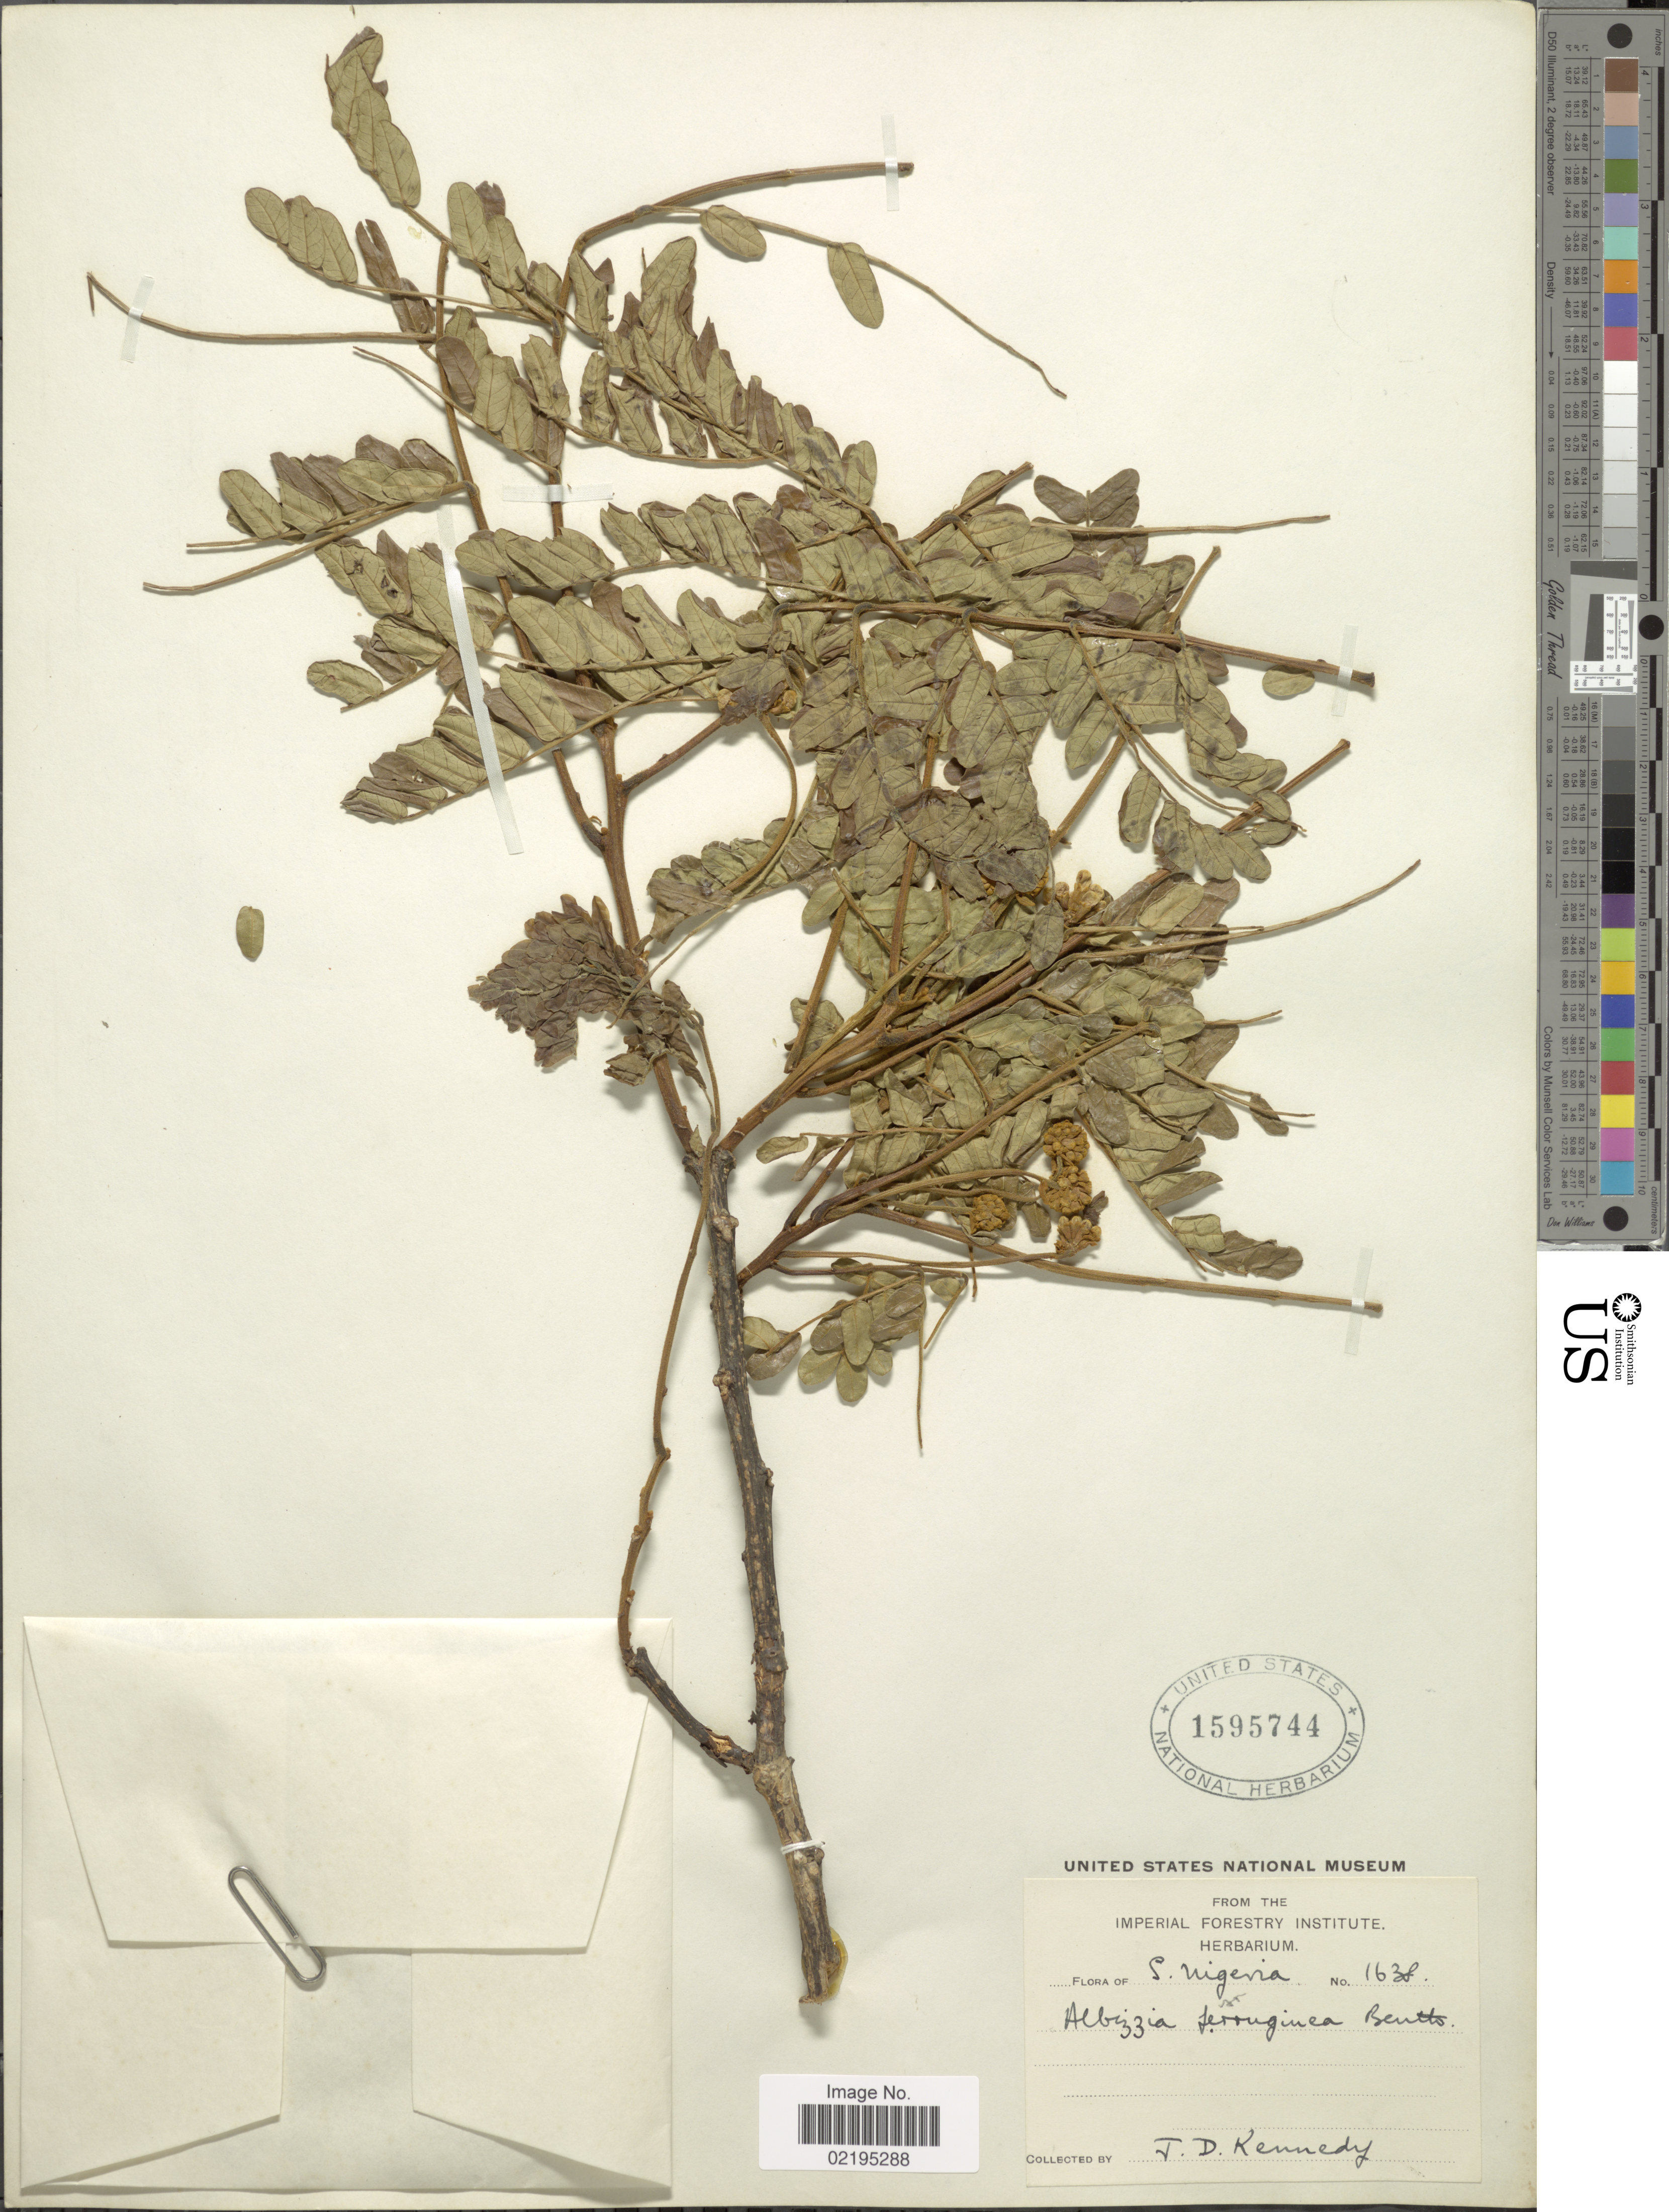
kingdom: Plantae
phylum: Tracheophyta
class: Magnoliopsida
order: Fabales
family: Fabaceae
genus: Albizia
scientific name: Albizia ferruginea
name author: (Guill. & Perr.) Benth.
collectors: J. D. Kennedy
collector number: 1638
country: Nigeria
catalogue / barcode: US 1595744